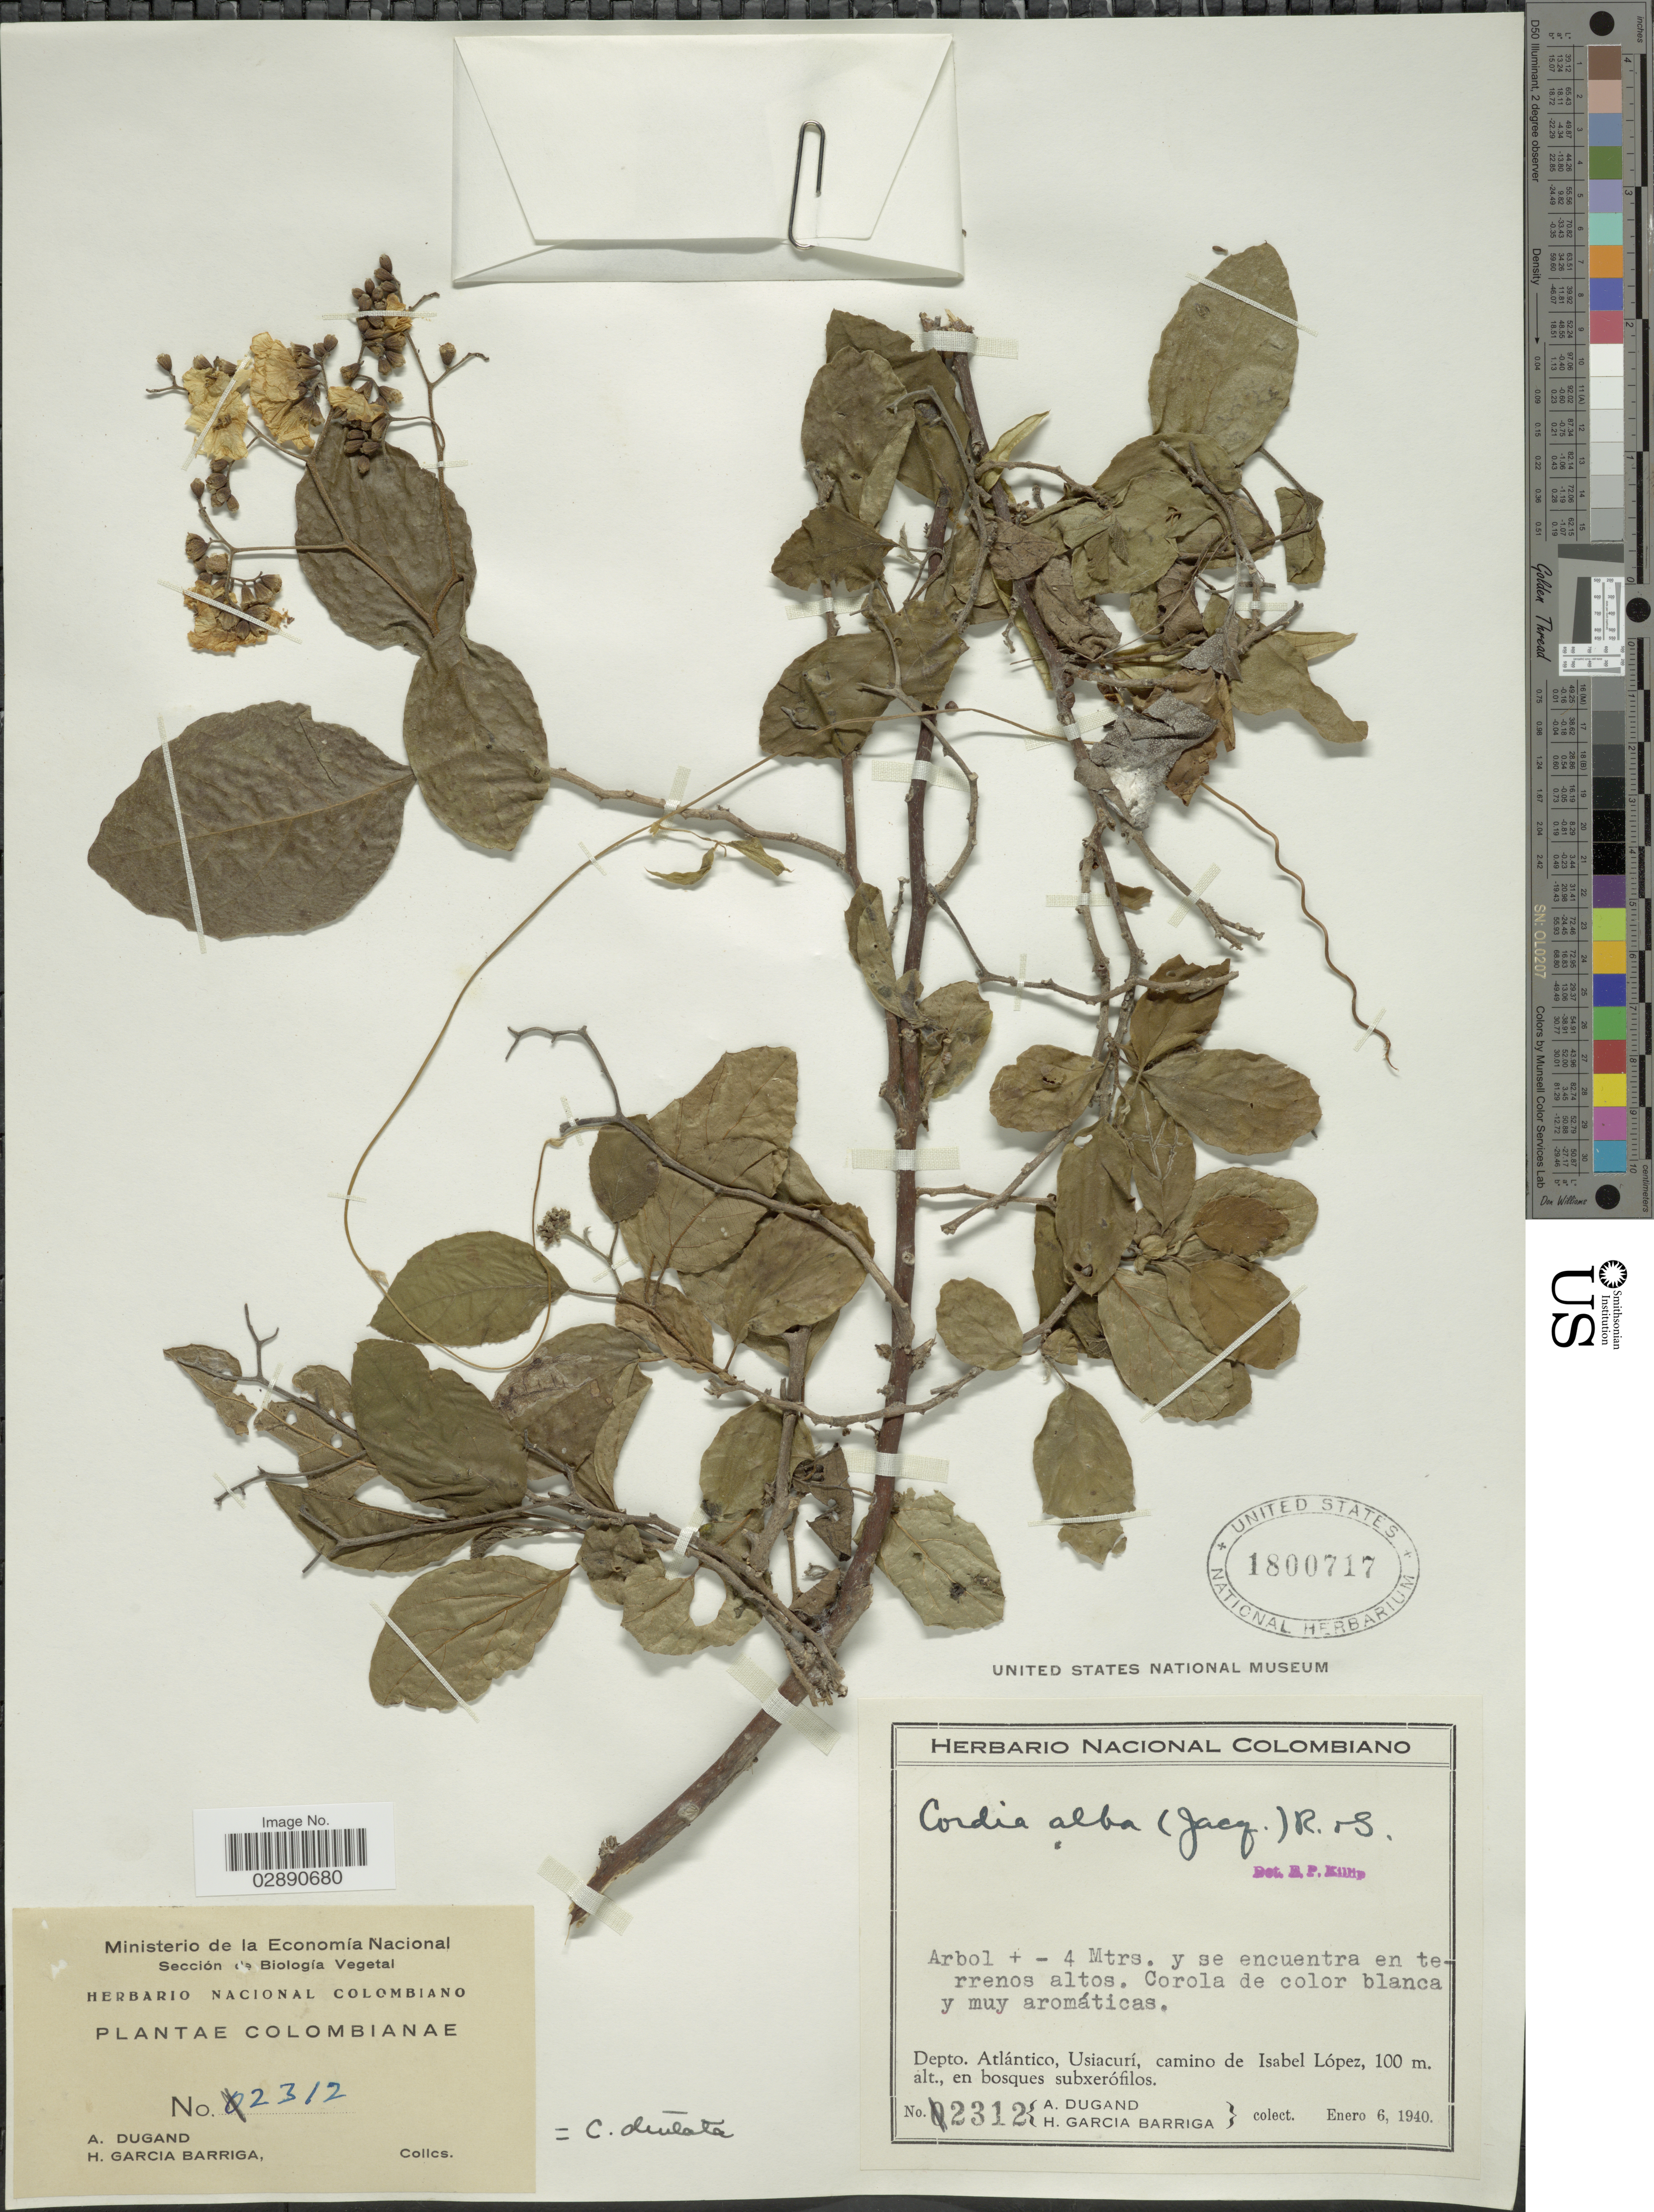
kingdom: Plantae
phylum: Tracheophyta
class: Magnoliopsida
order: Boraginales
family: Cordiaceae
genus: Cordia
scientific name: Cordia dentata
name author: Poir.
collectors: A. Dugand & H. García Barriga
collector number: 2312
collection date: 1940-01-06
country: Colombia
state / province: Atlántico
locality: Depto. Antlántico, Usiacurí, camino de Isabel López.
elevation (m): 100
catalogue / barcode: US 1800717